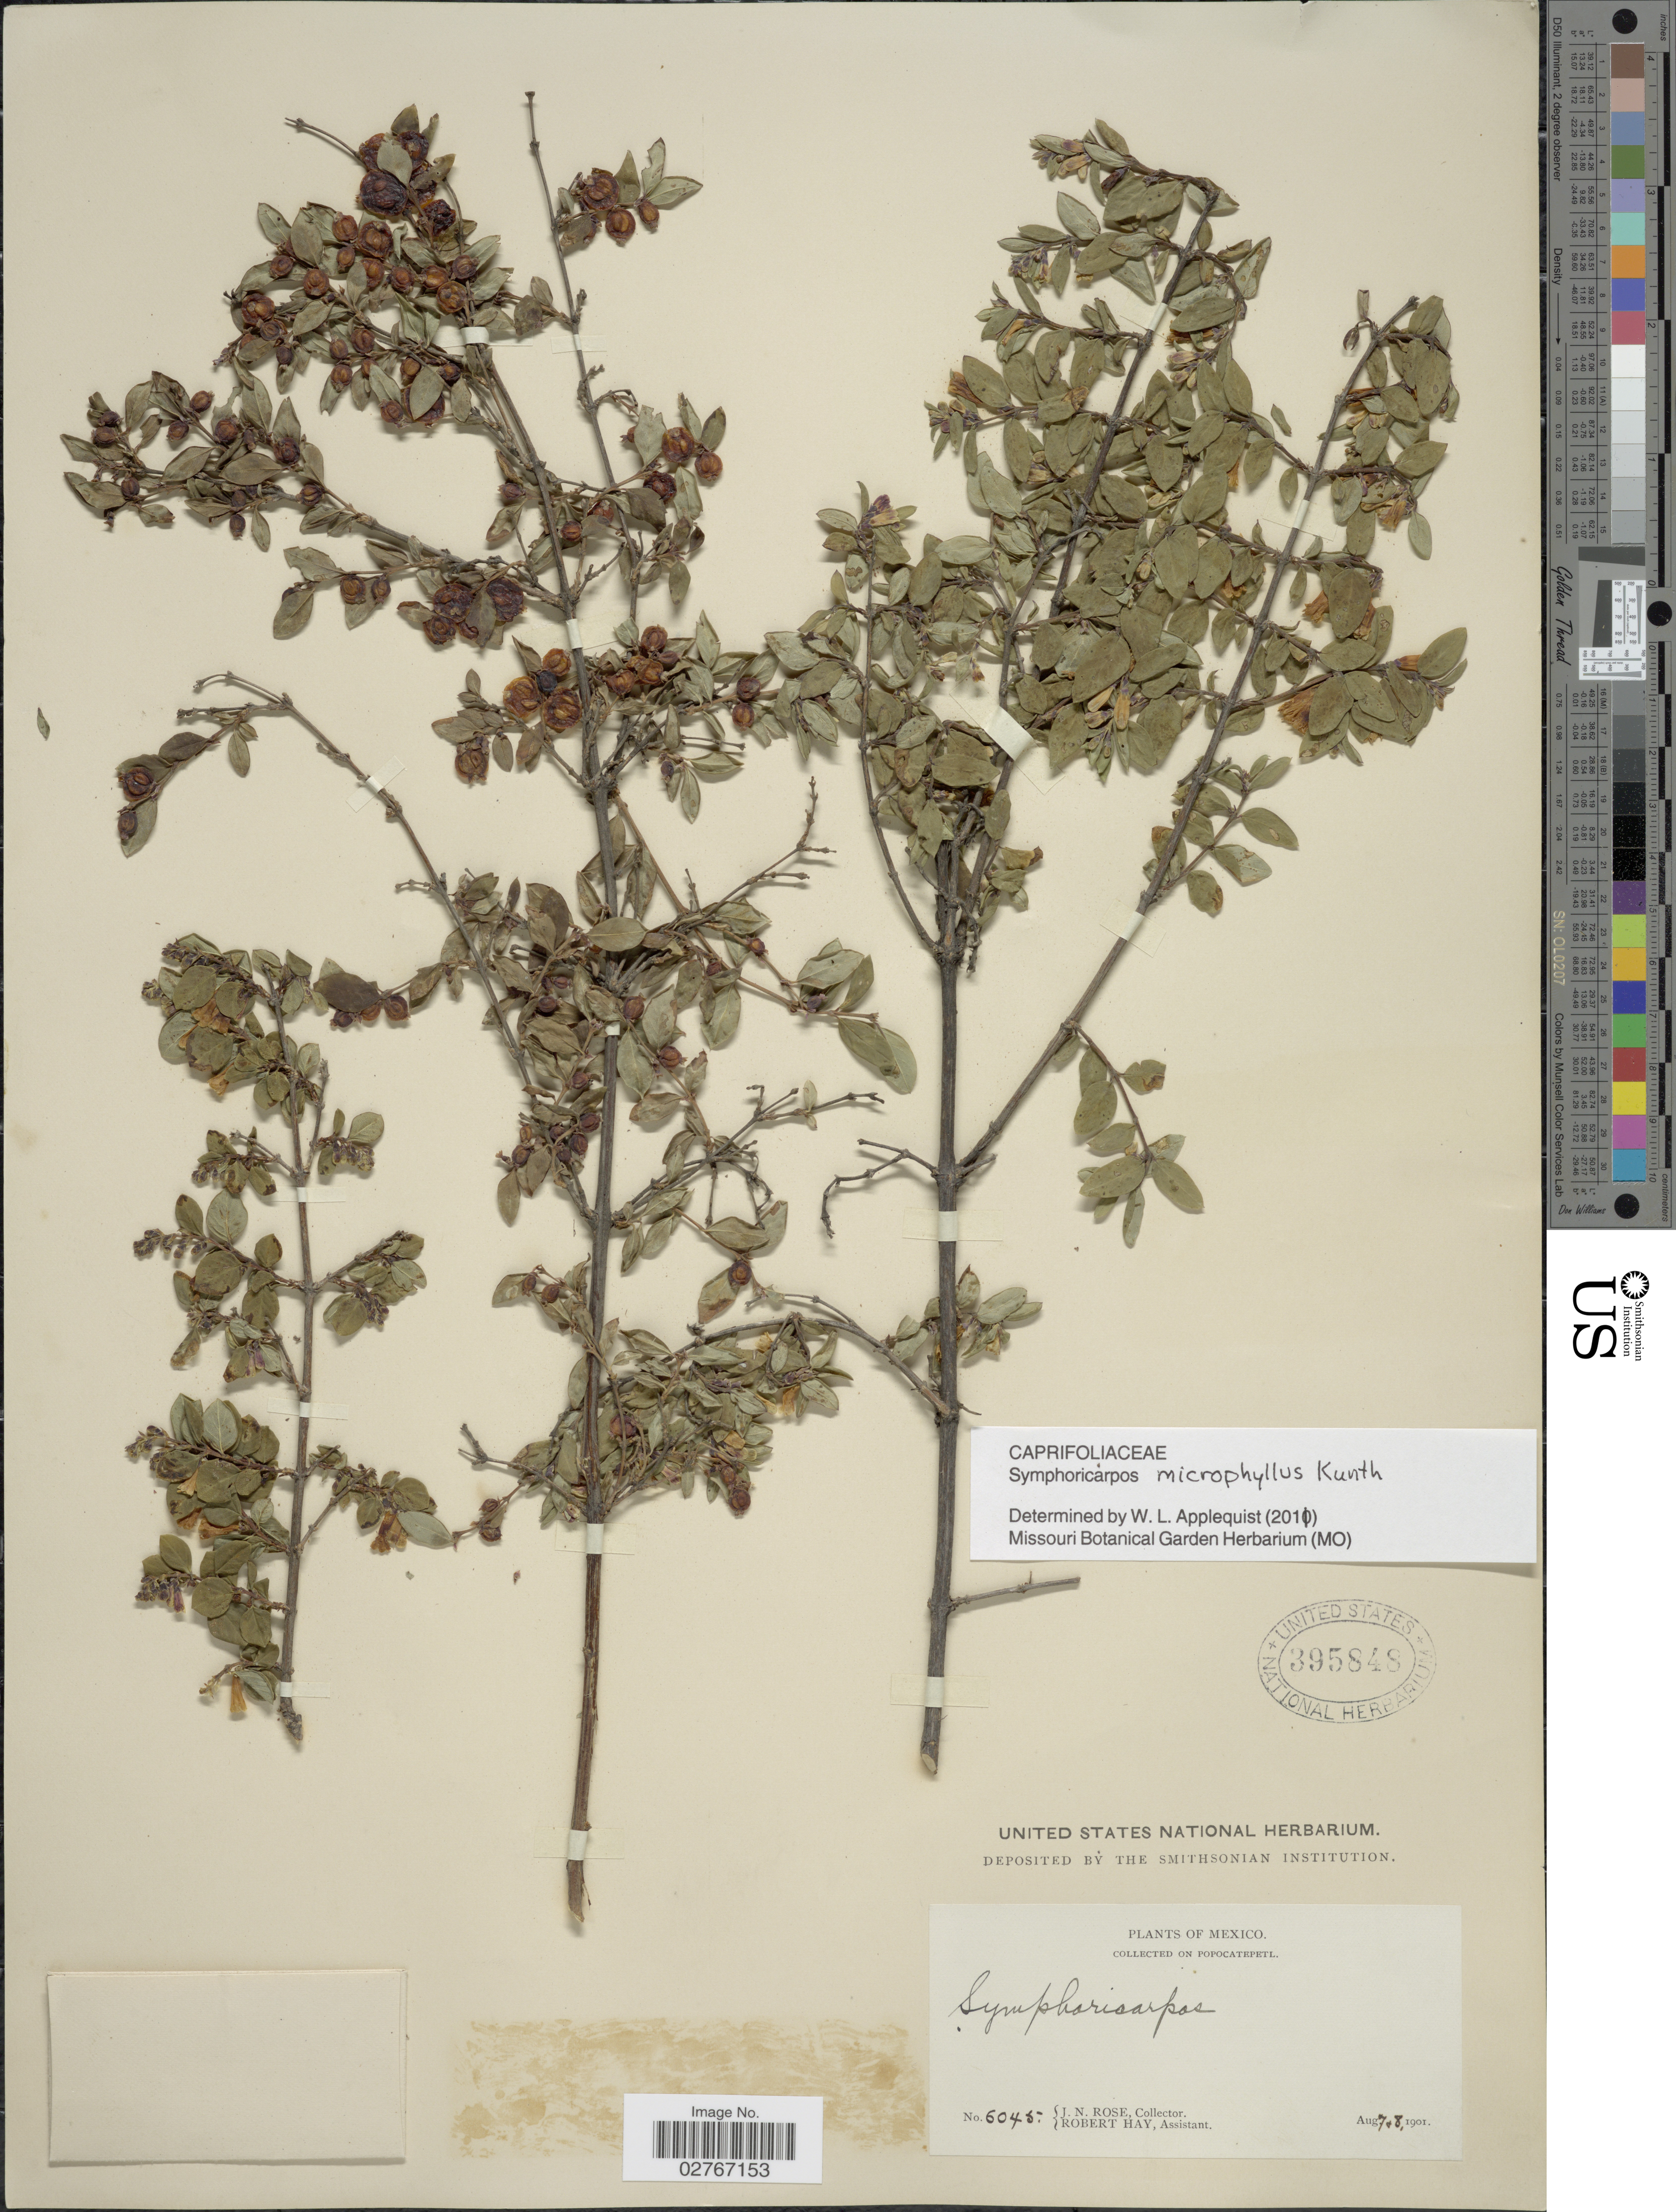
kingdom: Plantae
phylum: Tracheophyta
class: Magnoliopsida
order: Dipsacales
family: Caprifoliaceae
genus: Symphoricarpos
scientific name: Symphoricarpos microphyllus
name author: Kunth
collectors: J. N. Rose & R. H. Hay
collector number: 6045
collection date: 1901-08-07/1901-08-08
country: Mexico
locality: On Popocatepetl.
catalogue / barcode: US 395848